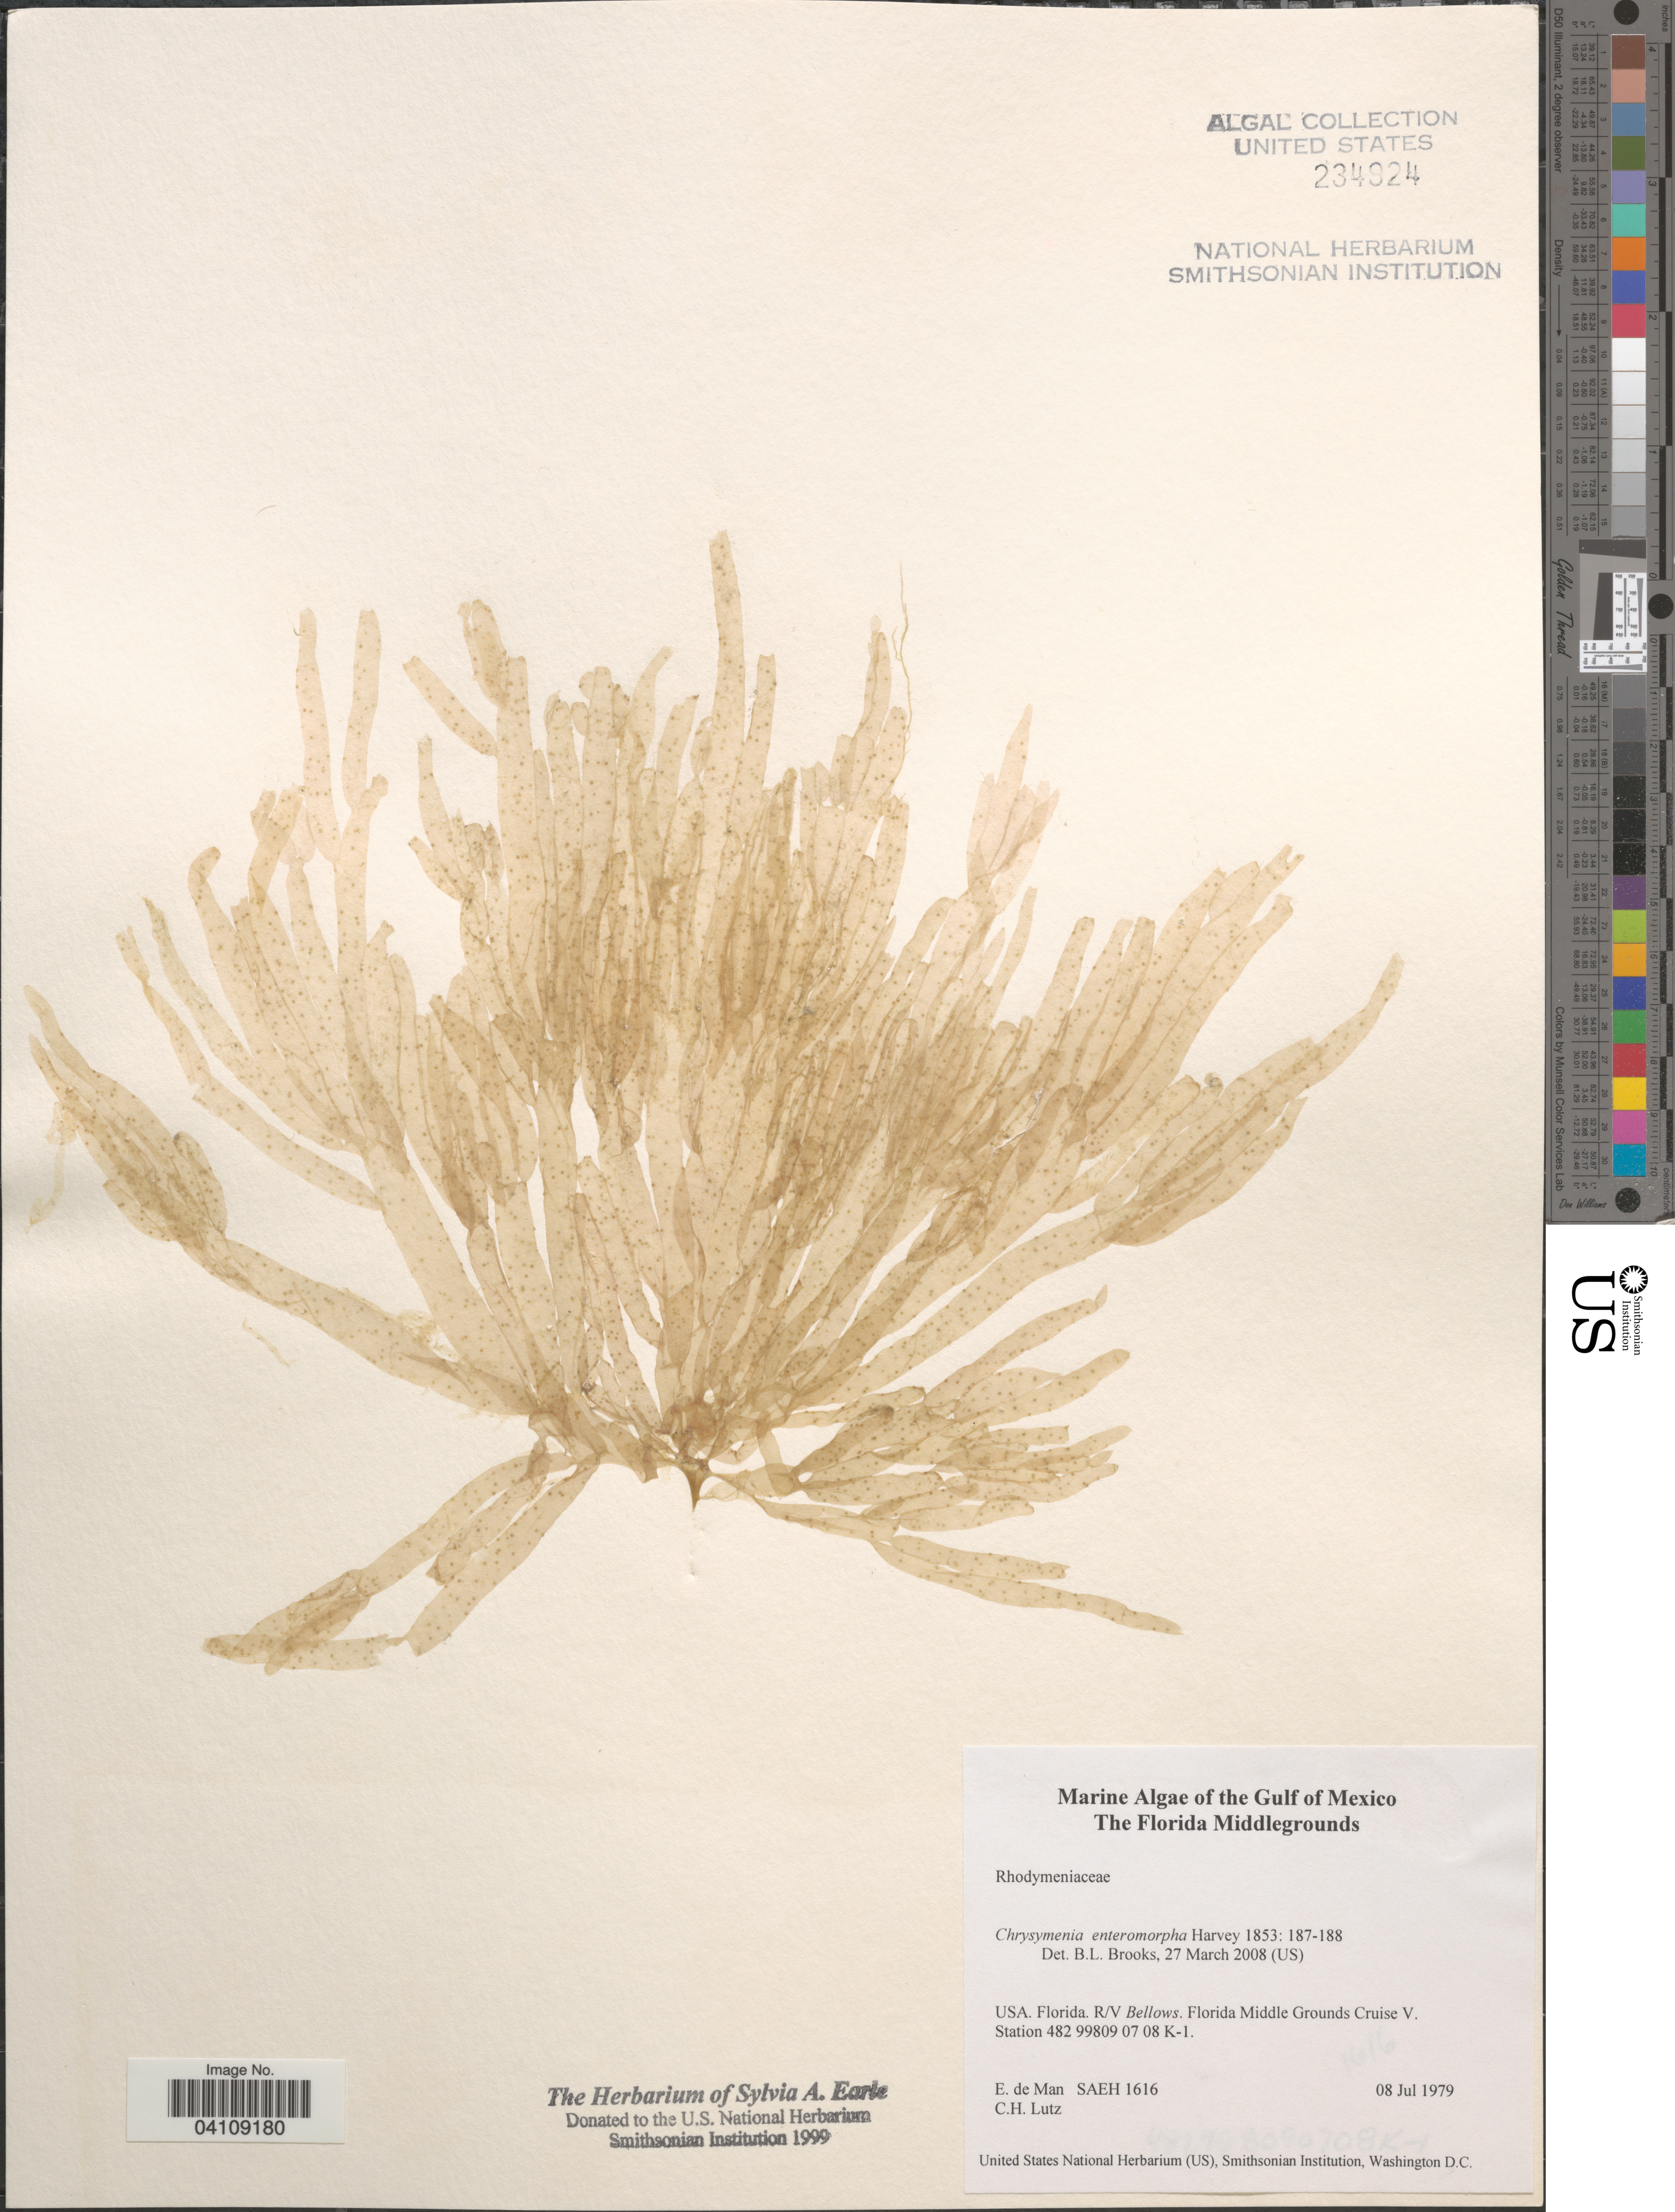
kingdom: Plantae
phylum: Rhodophyta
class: Florideophyceae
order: Rhodymeniales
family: Rhodymeniaceae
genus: Botryocladia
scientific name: Botryocladia enteromorpha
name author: (Harv.) W.E. Schmidt et al. in W.E. Schmidt et al.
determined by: Algae name updating Project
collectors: E. de Man & C. Lutz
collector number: SAEH 1616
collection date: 1979-07-08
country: United States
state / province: Florida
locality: Gulf of Mexico. The Florida Middlegrounds. Florida. R/V Bellows. Florida Middle Grounds V. Station 482 99809 07 08 K-1.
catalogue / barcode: US 234924